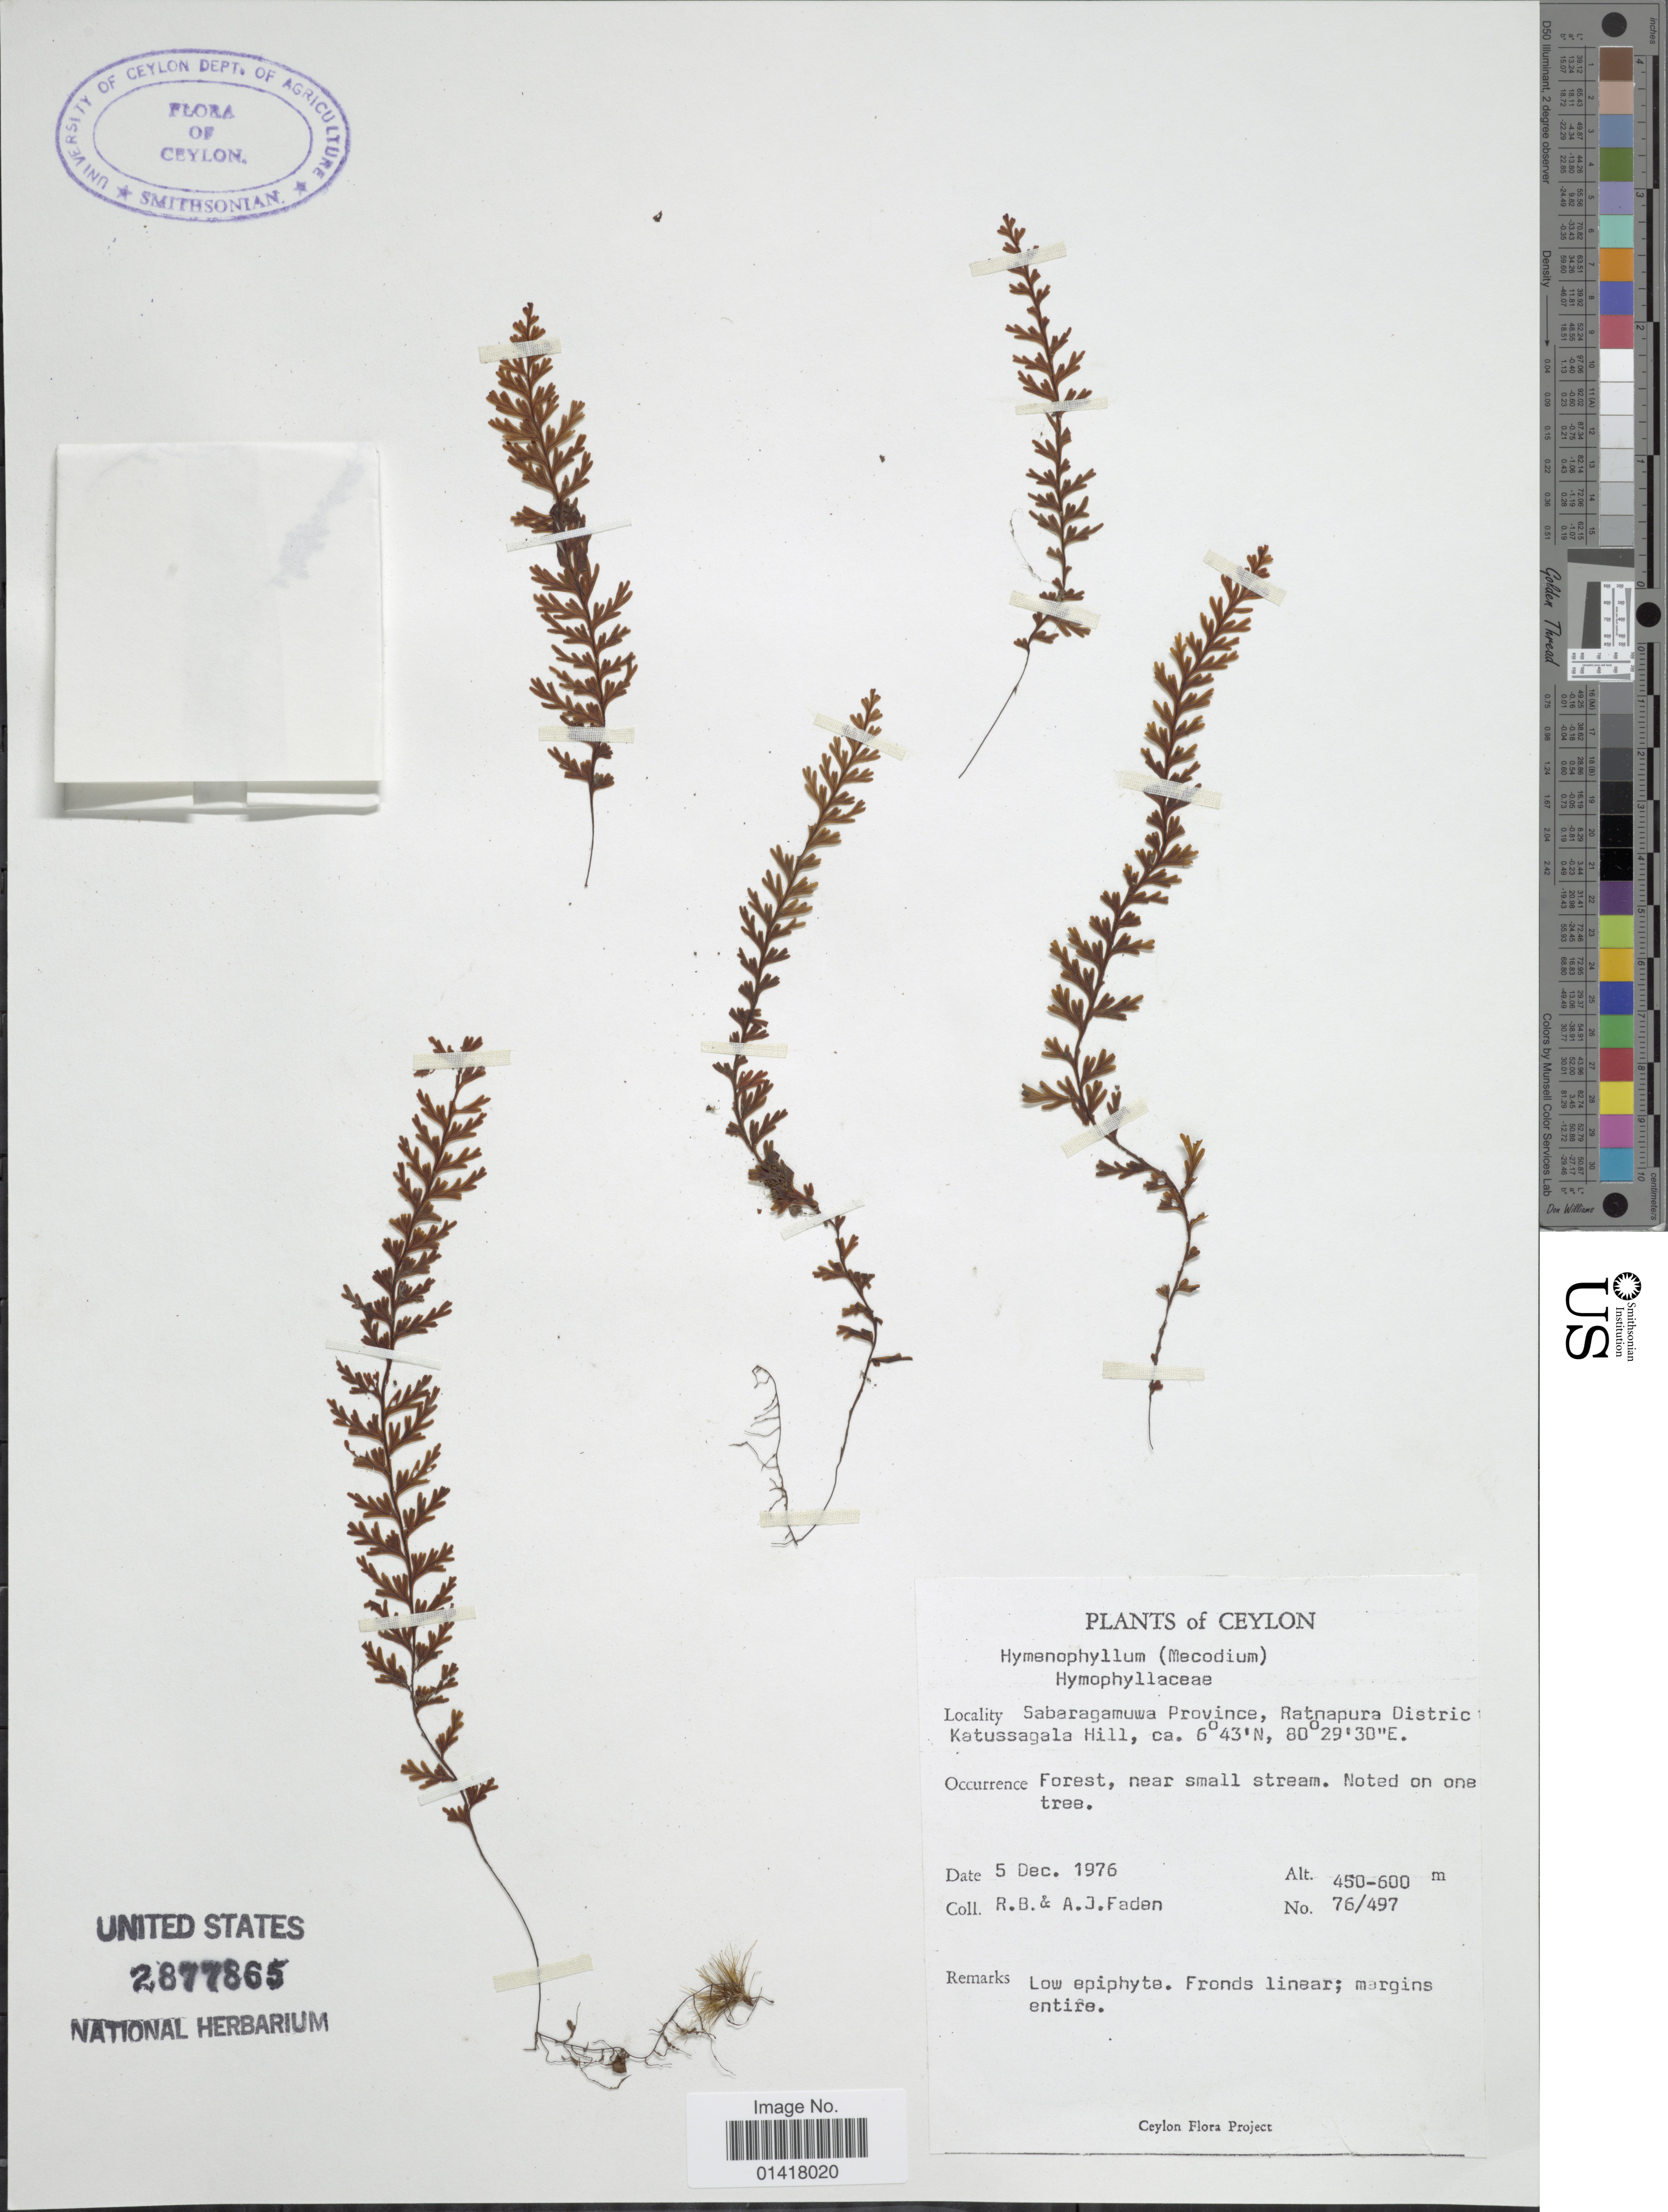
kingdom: Plantae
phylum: Tracheophyta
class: Polypodiopsida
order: Hymenophyllales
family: Hymenophyllaceae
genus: Hymenophyllum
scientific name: Hymenophyllum sp.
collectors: R. B. Faden & A. J. Faden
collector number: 76/497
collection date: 1976-12-05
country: Sri Lanka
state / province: Sabaragamuwa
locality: Ratnapura District, Kutassagala Hill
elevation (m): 450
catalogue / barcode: US 2877865